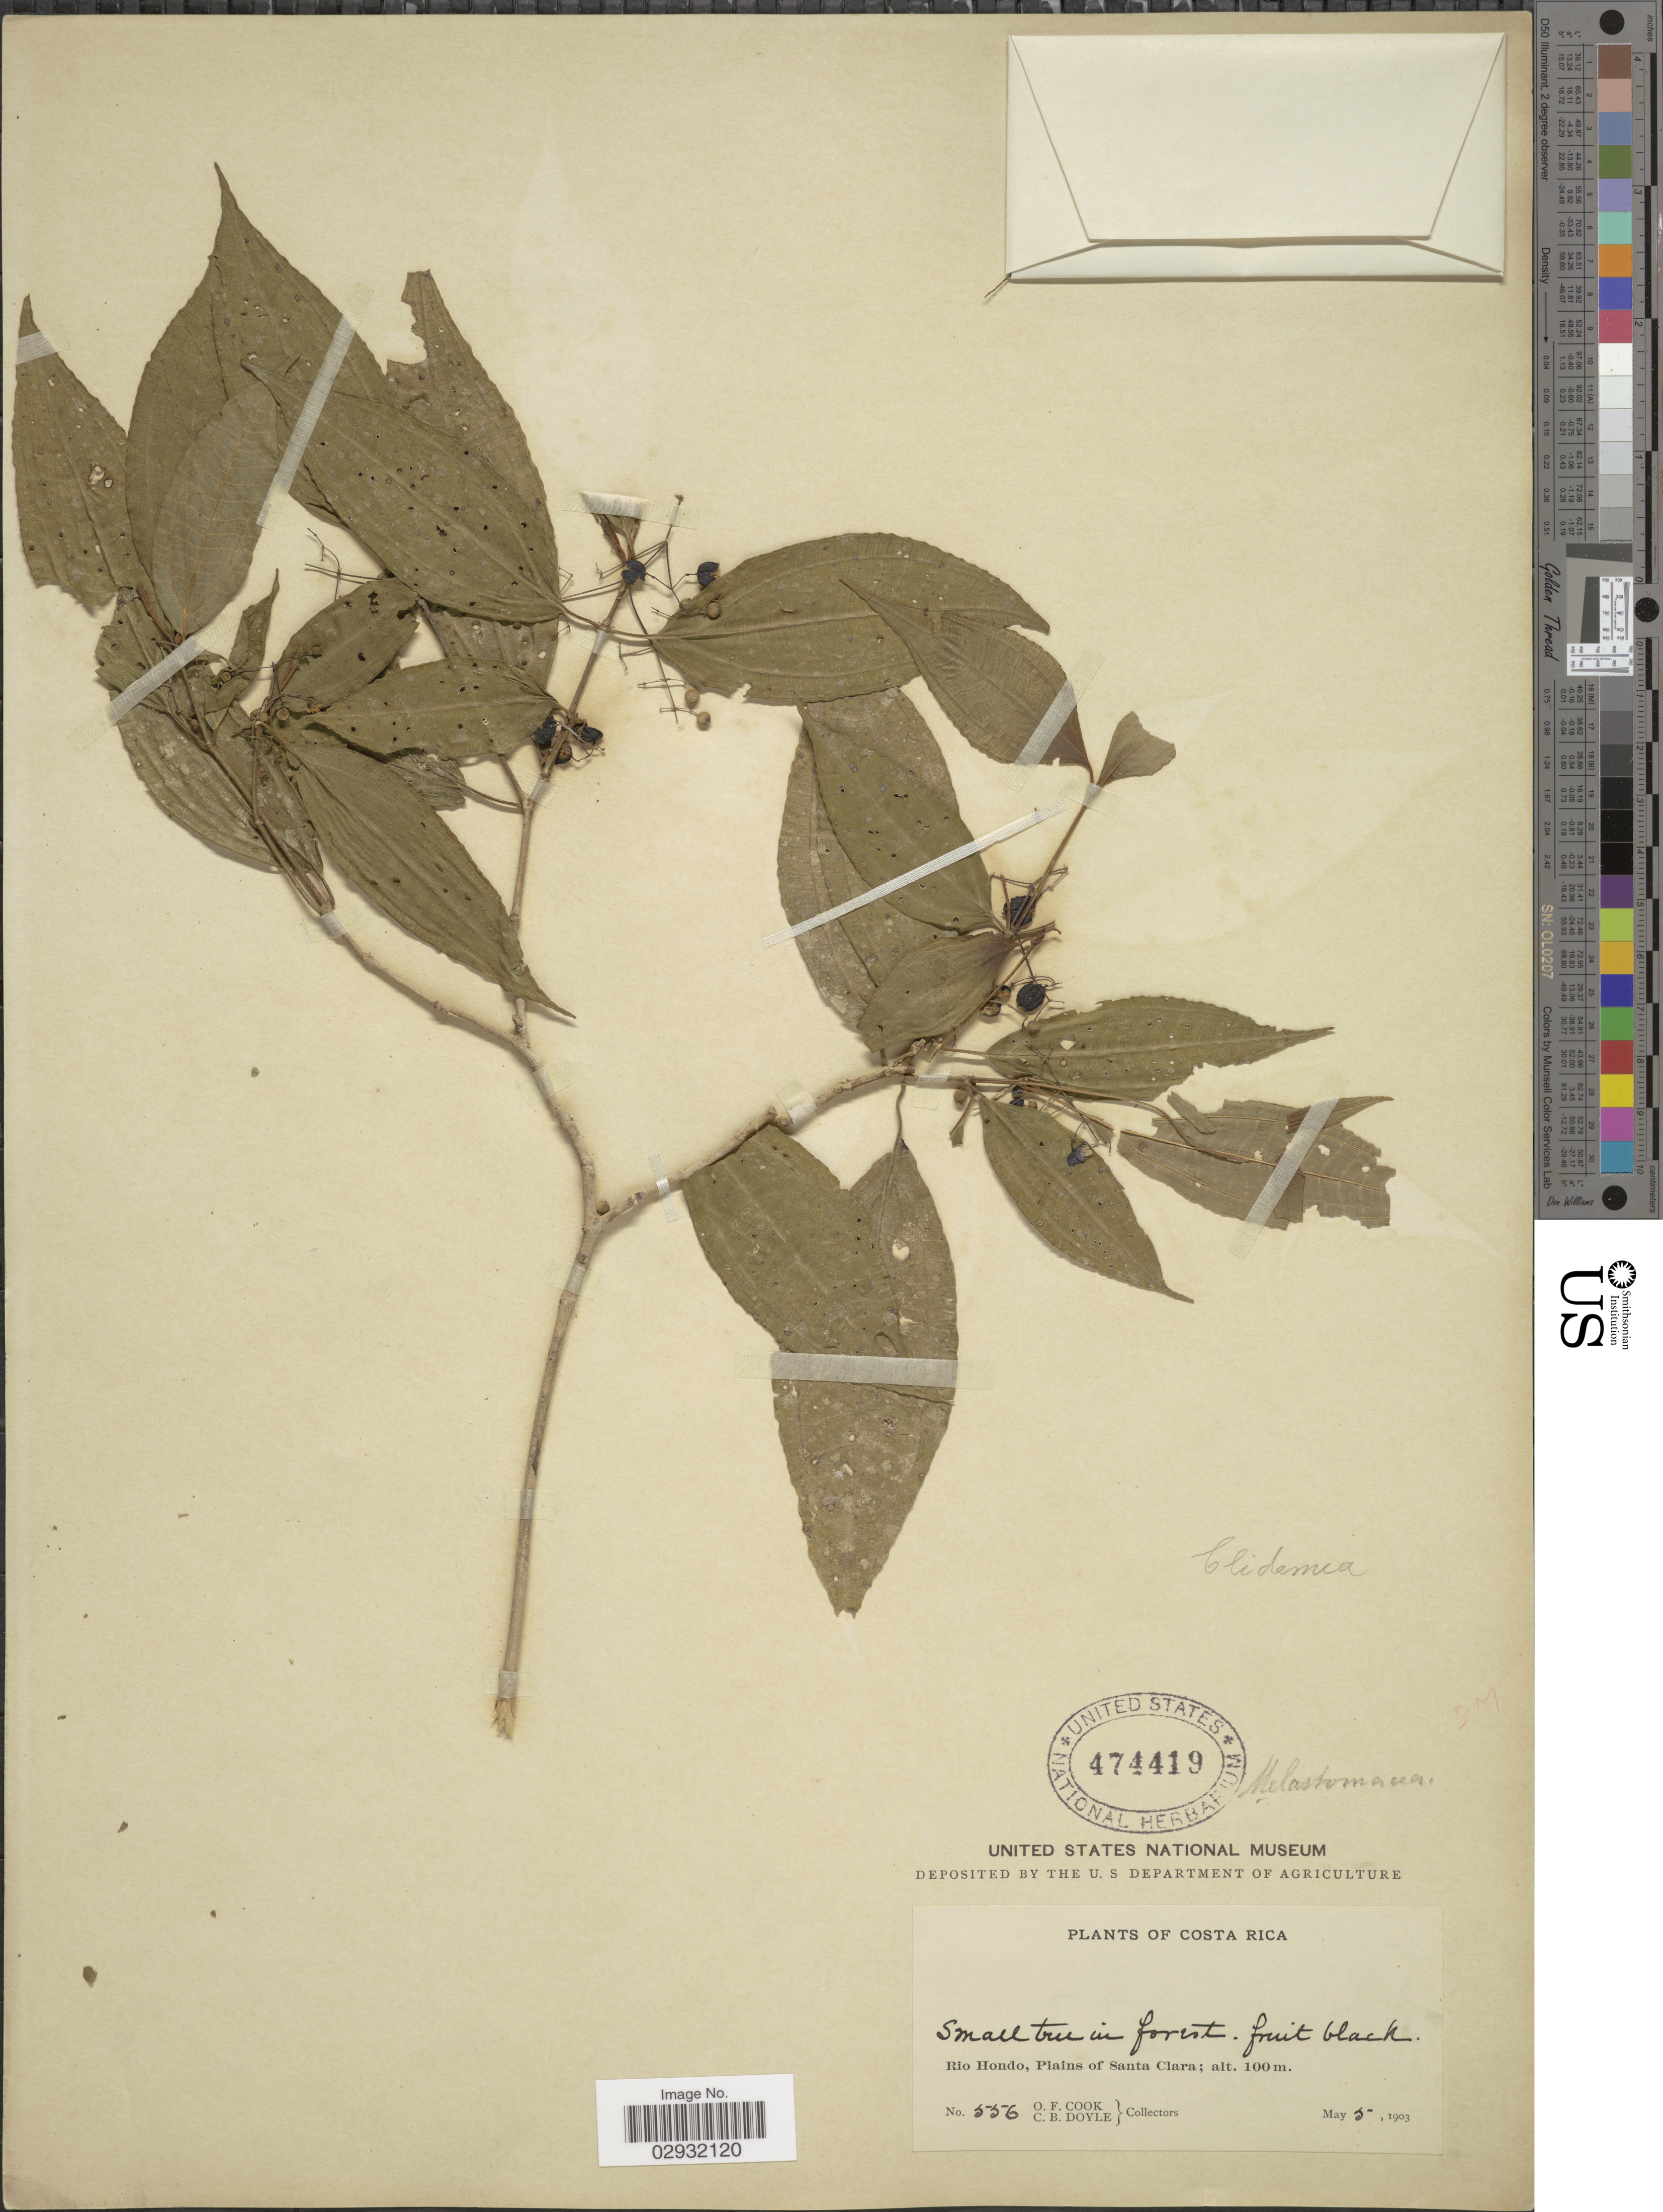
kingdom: Plantae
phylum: Tracheophyta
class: Magnoliopsida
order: Myrtales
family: Melastomataceae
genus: Miconia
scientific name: Miconia brenesii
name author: Standl.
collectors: O. F. Cook & C. Doyle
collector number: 556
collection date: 1903-05-05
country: Costa Rica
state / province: Limón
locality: Rio Hondo, Plains of Santa Clara.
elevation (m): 100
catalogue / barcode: US 474419